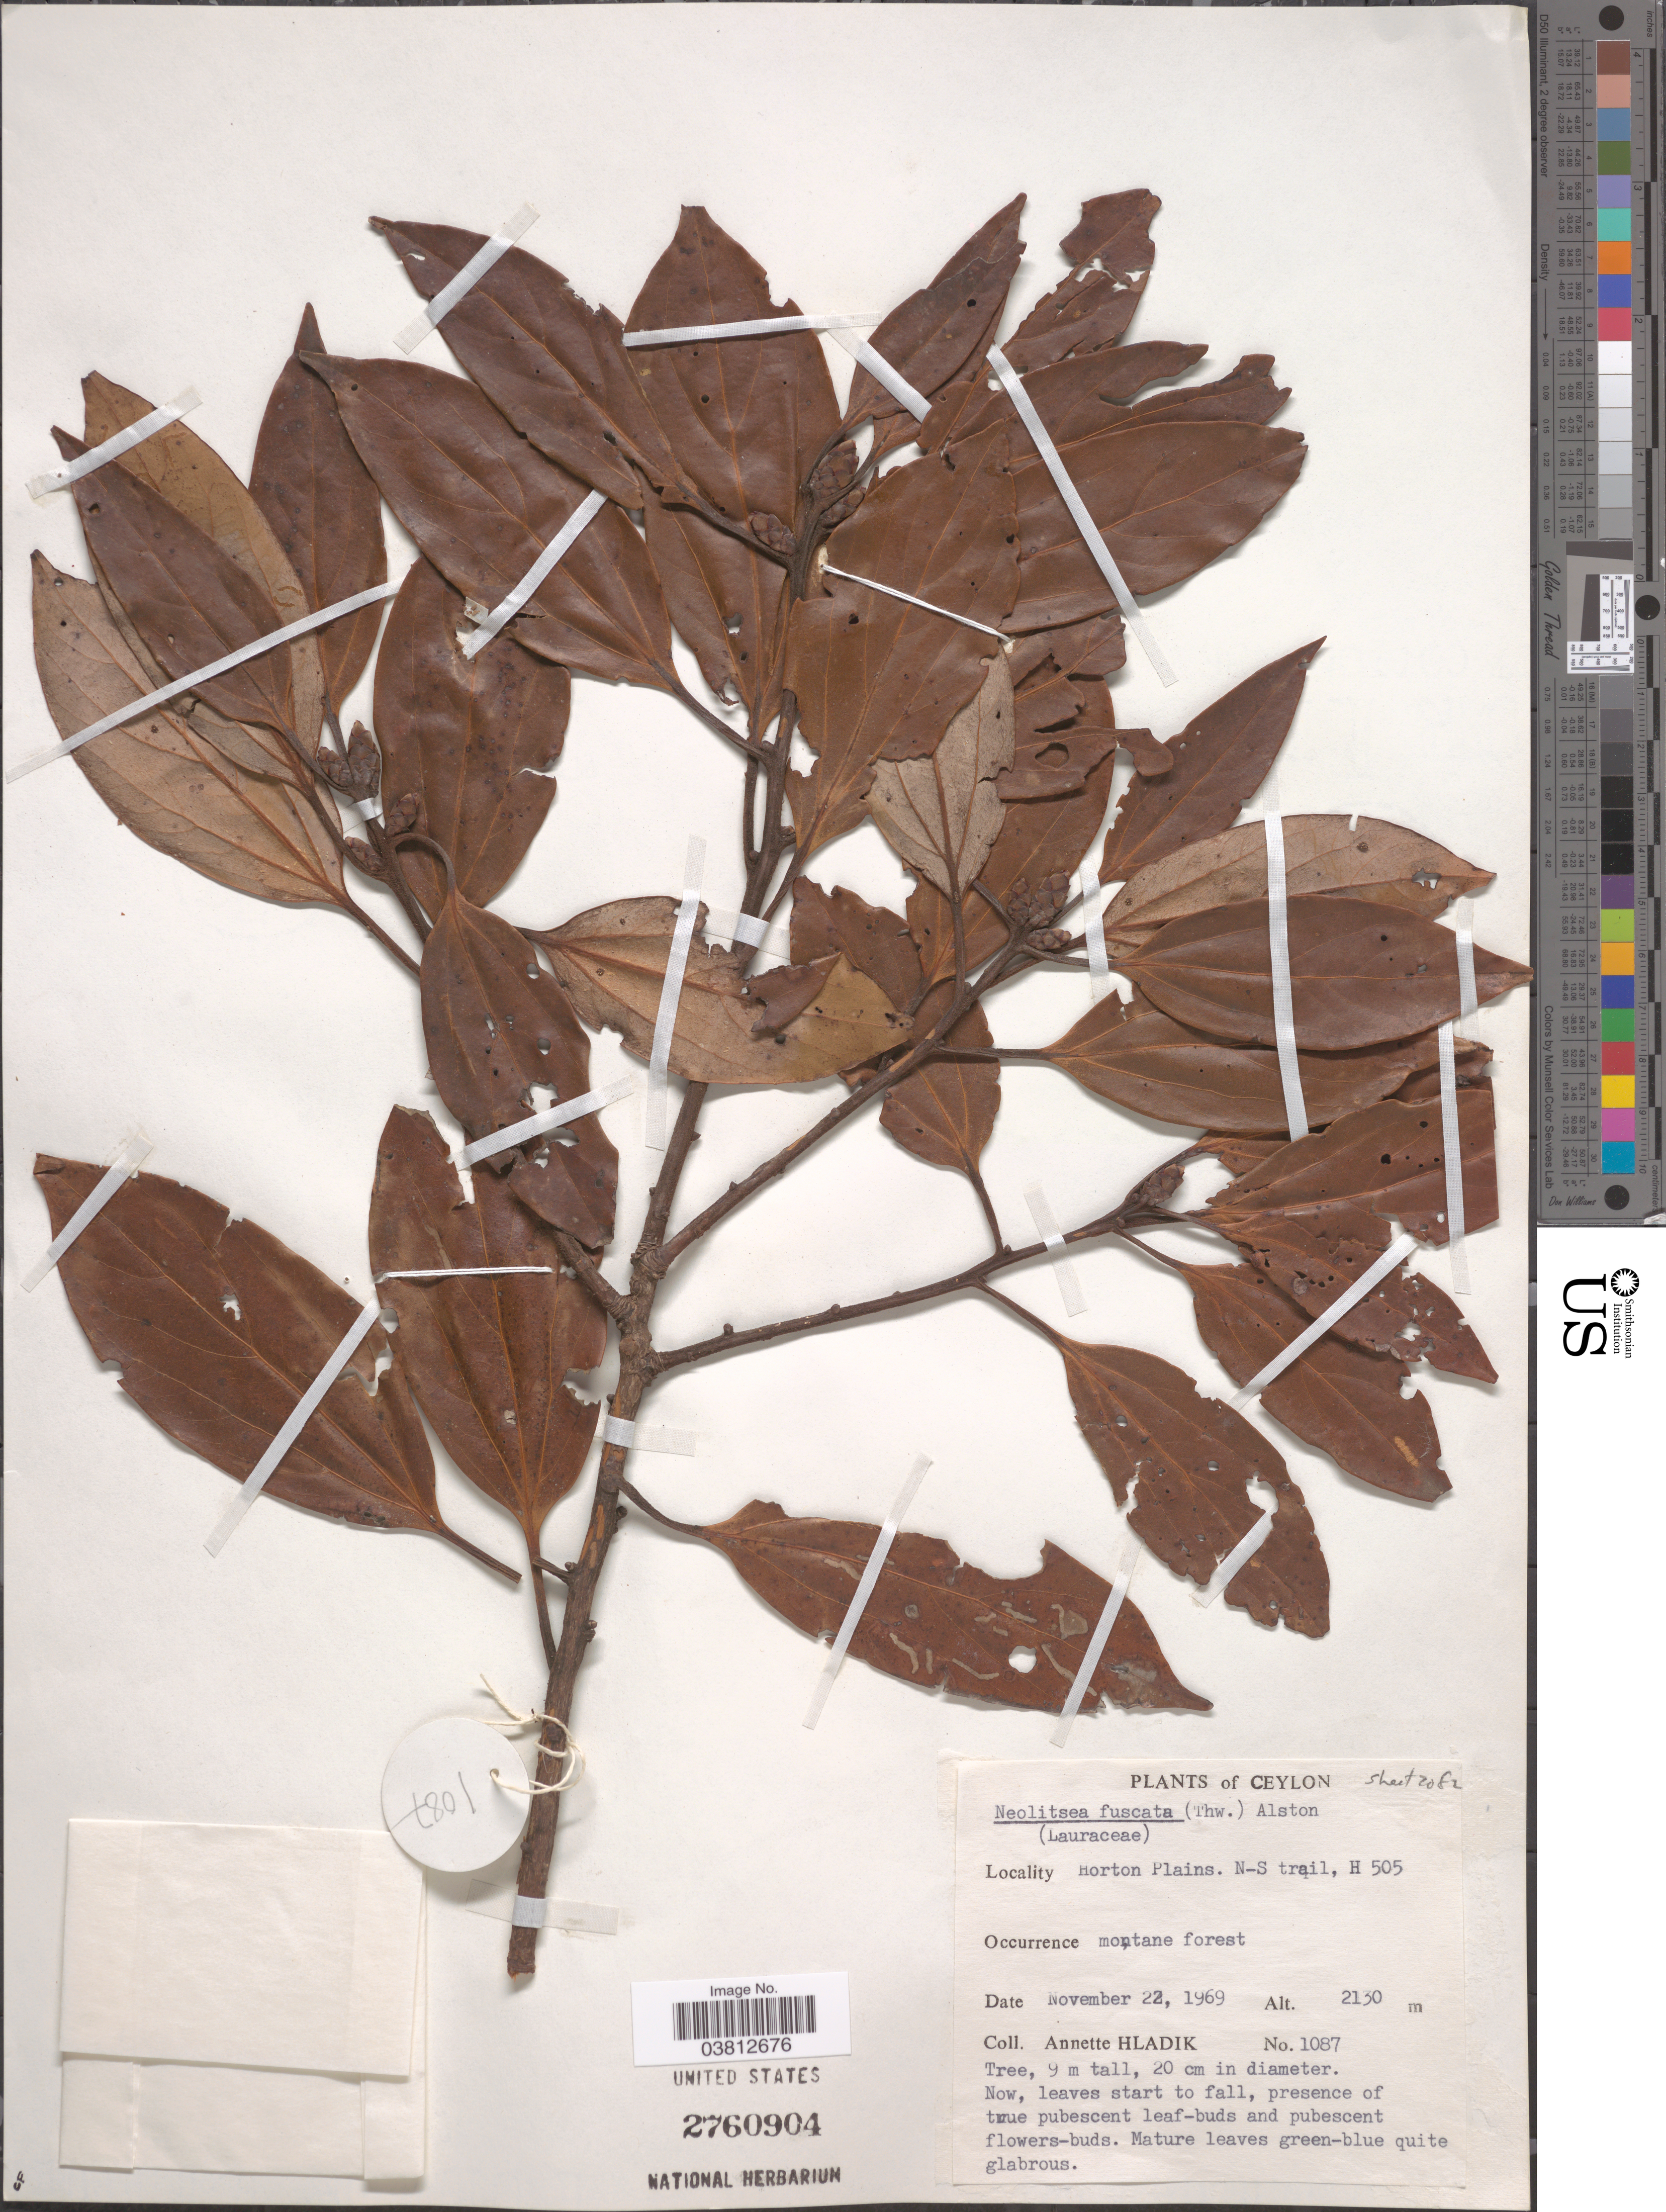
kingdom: Plantae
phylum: Tracheophyta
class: Magnoliopsida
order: Laurales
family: Lauraceae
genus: Neolitsea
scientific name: Neolitsea fuscata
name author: (Thwaites) Alston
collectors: A. Hladik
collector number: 1087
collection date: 1969-11-22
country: Sri Lanka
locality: Ceylon. Horton Plains. N-S trail, H 505.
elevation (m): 2130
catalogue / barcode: US 2760904